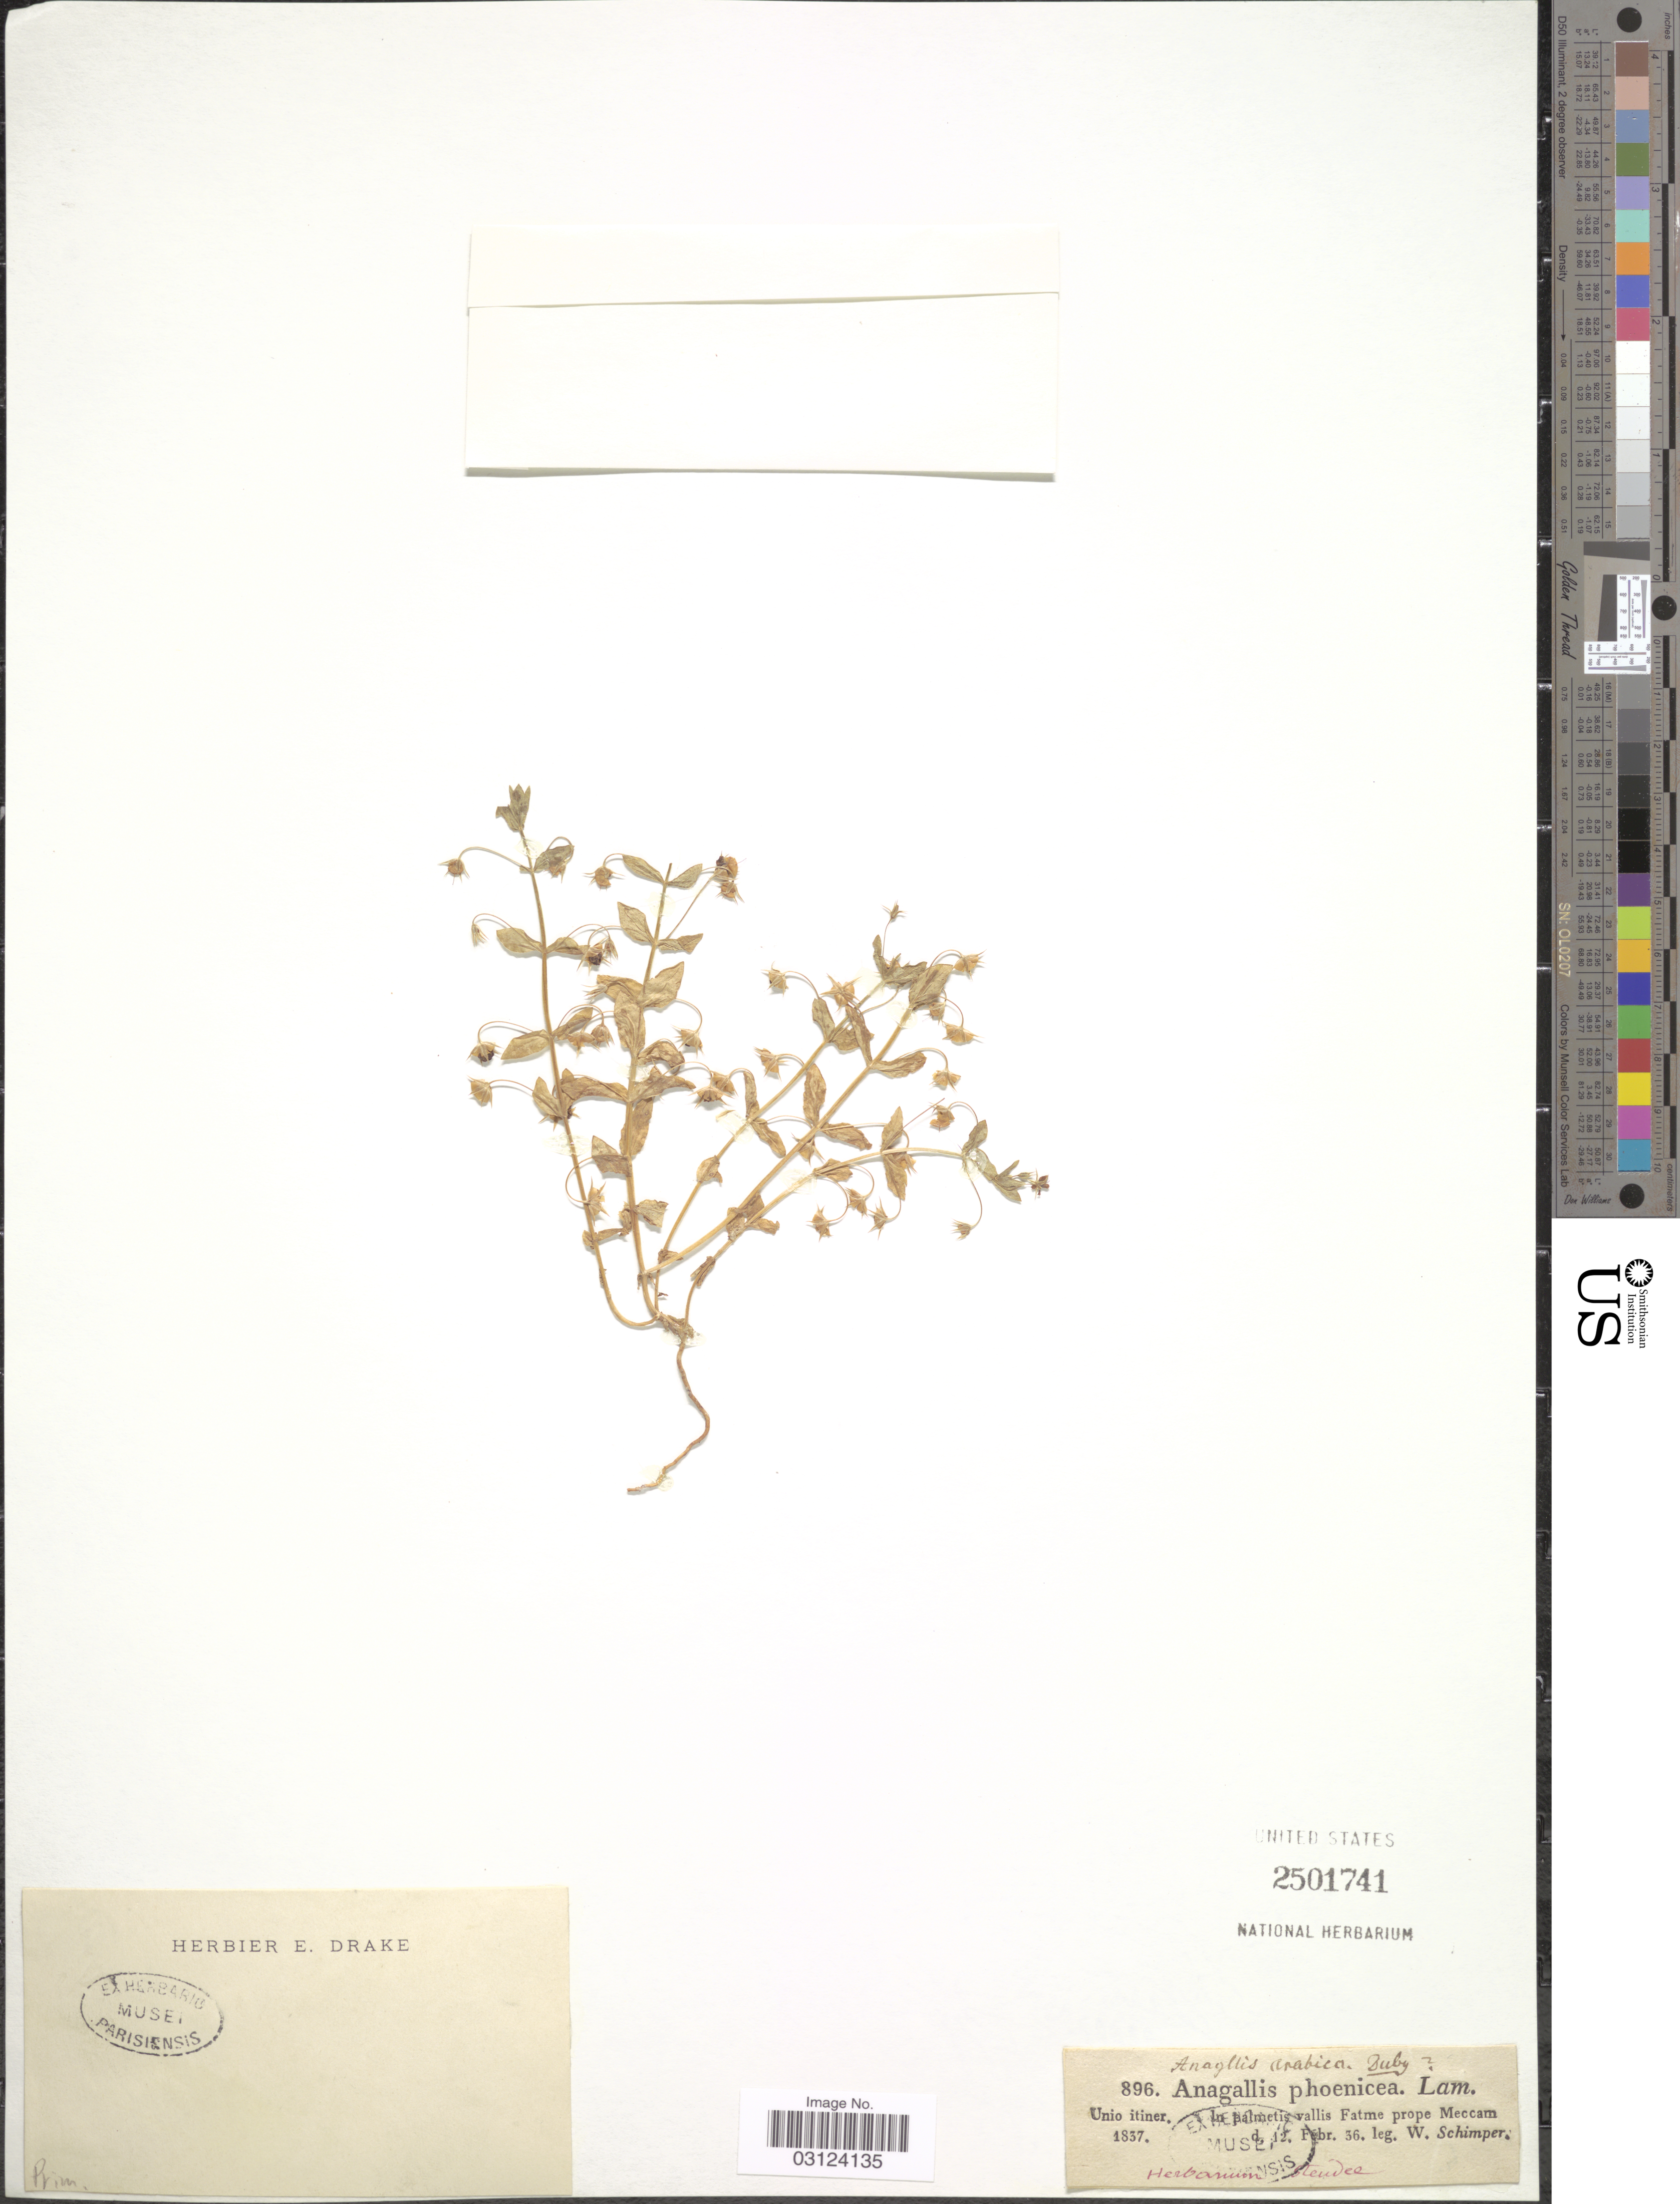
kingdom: Plantae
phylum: Tracheophyta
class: Magnoliopsida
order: Ericales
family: Primulaceae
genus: Lysimachia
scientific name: Lysimachia arvensis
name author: (L.) U. Manns & Anderb.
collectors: W. Schimper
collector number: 896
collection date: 1836-02-12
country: Saudi Arabia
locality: In palmetis vallis Fatme prope Meccam.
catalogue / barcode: US 2501741